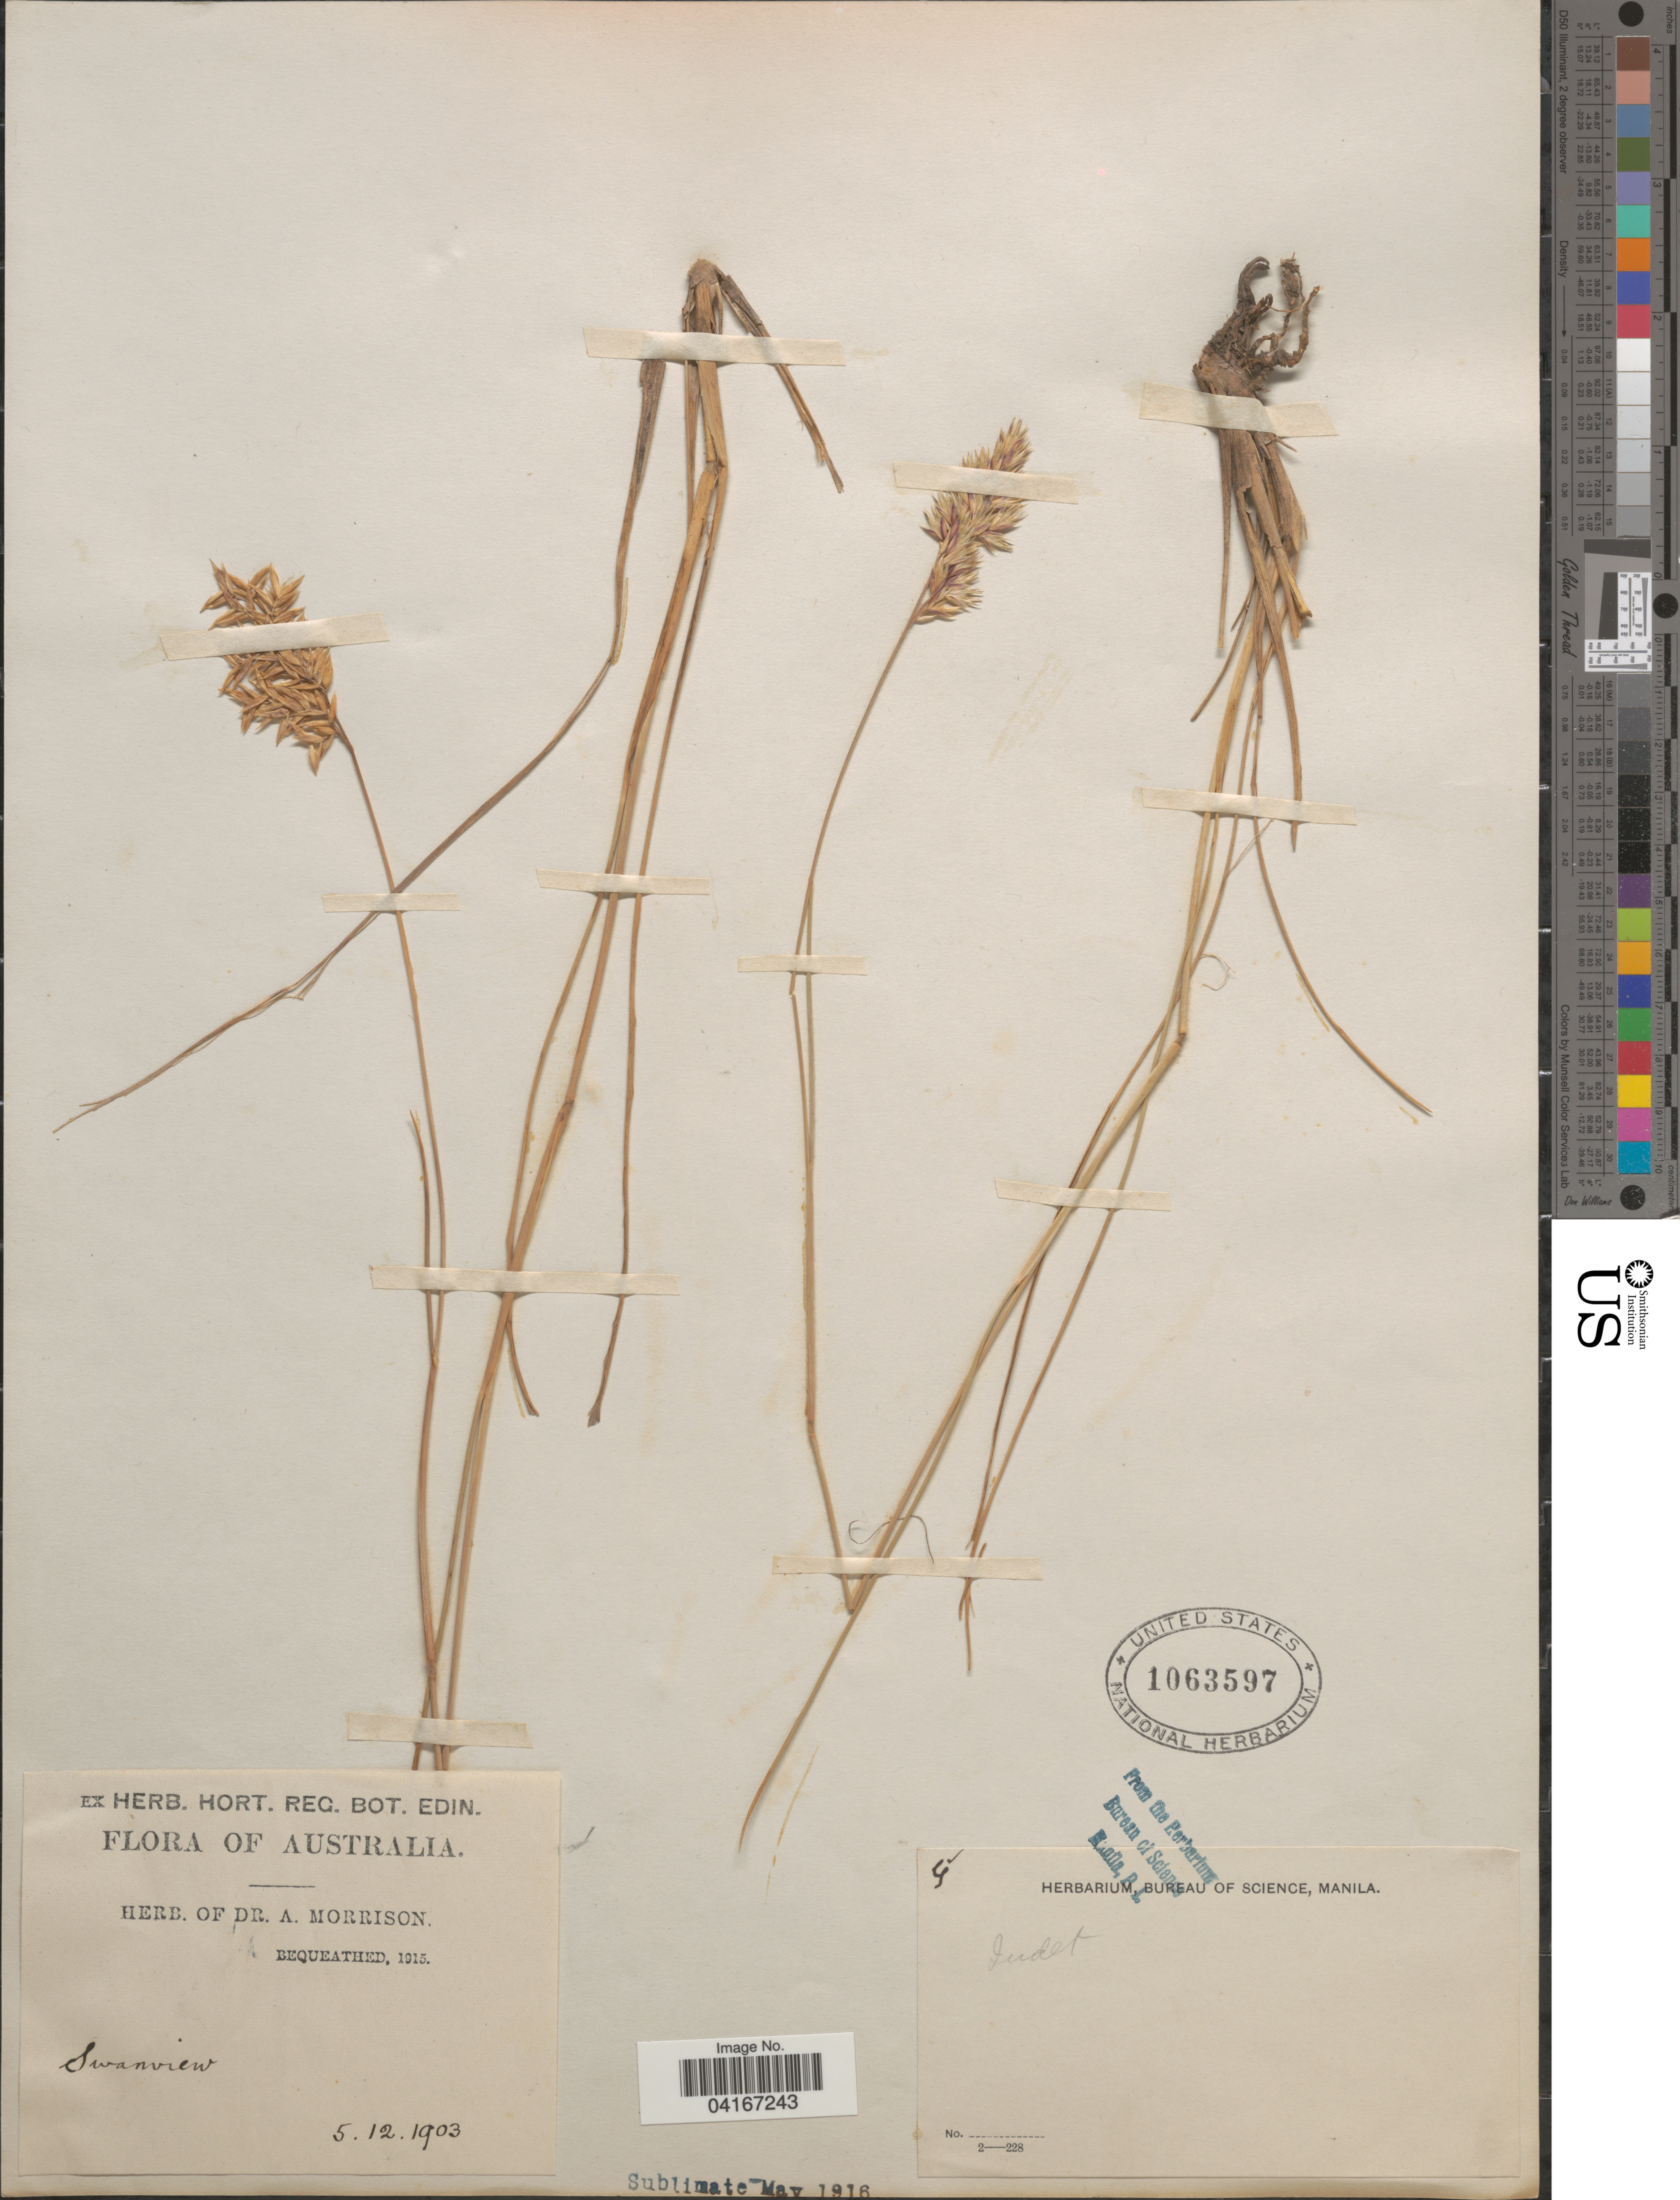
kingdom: Plantae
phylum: Tracheophyta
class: Liliopsida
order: Poales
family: Poaceae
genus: Ehrharta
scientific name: Ehrharta sp.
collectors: ex herb. Dr. A. Morrison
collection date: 1903-12-05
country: Australia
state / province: Western Australia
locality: Swanview.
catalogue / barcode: US 1063597